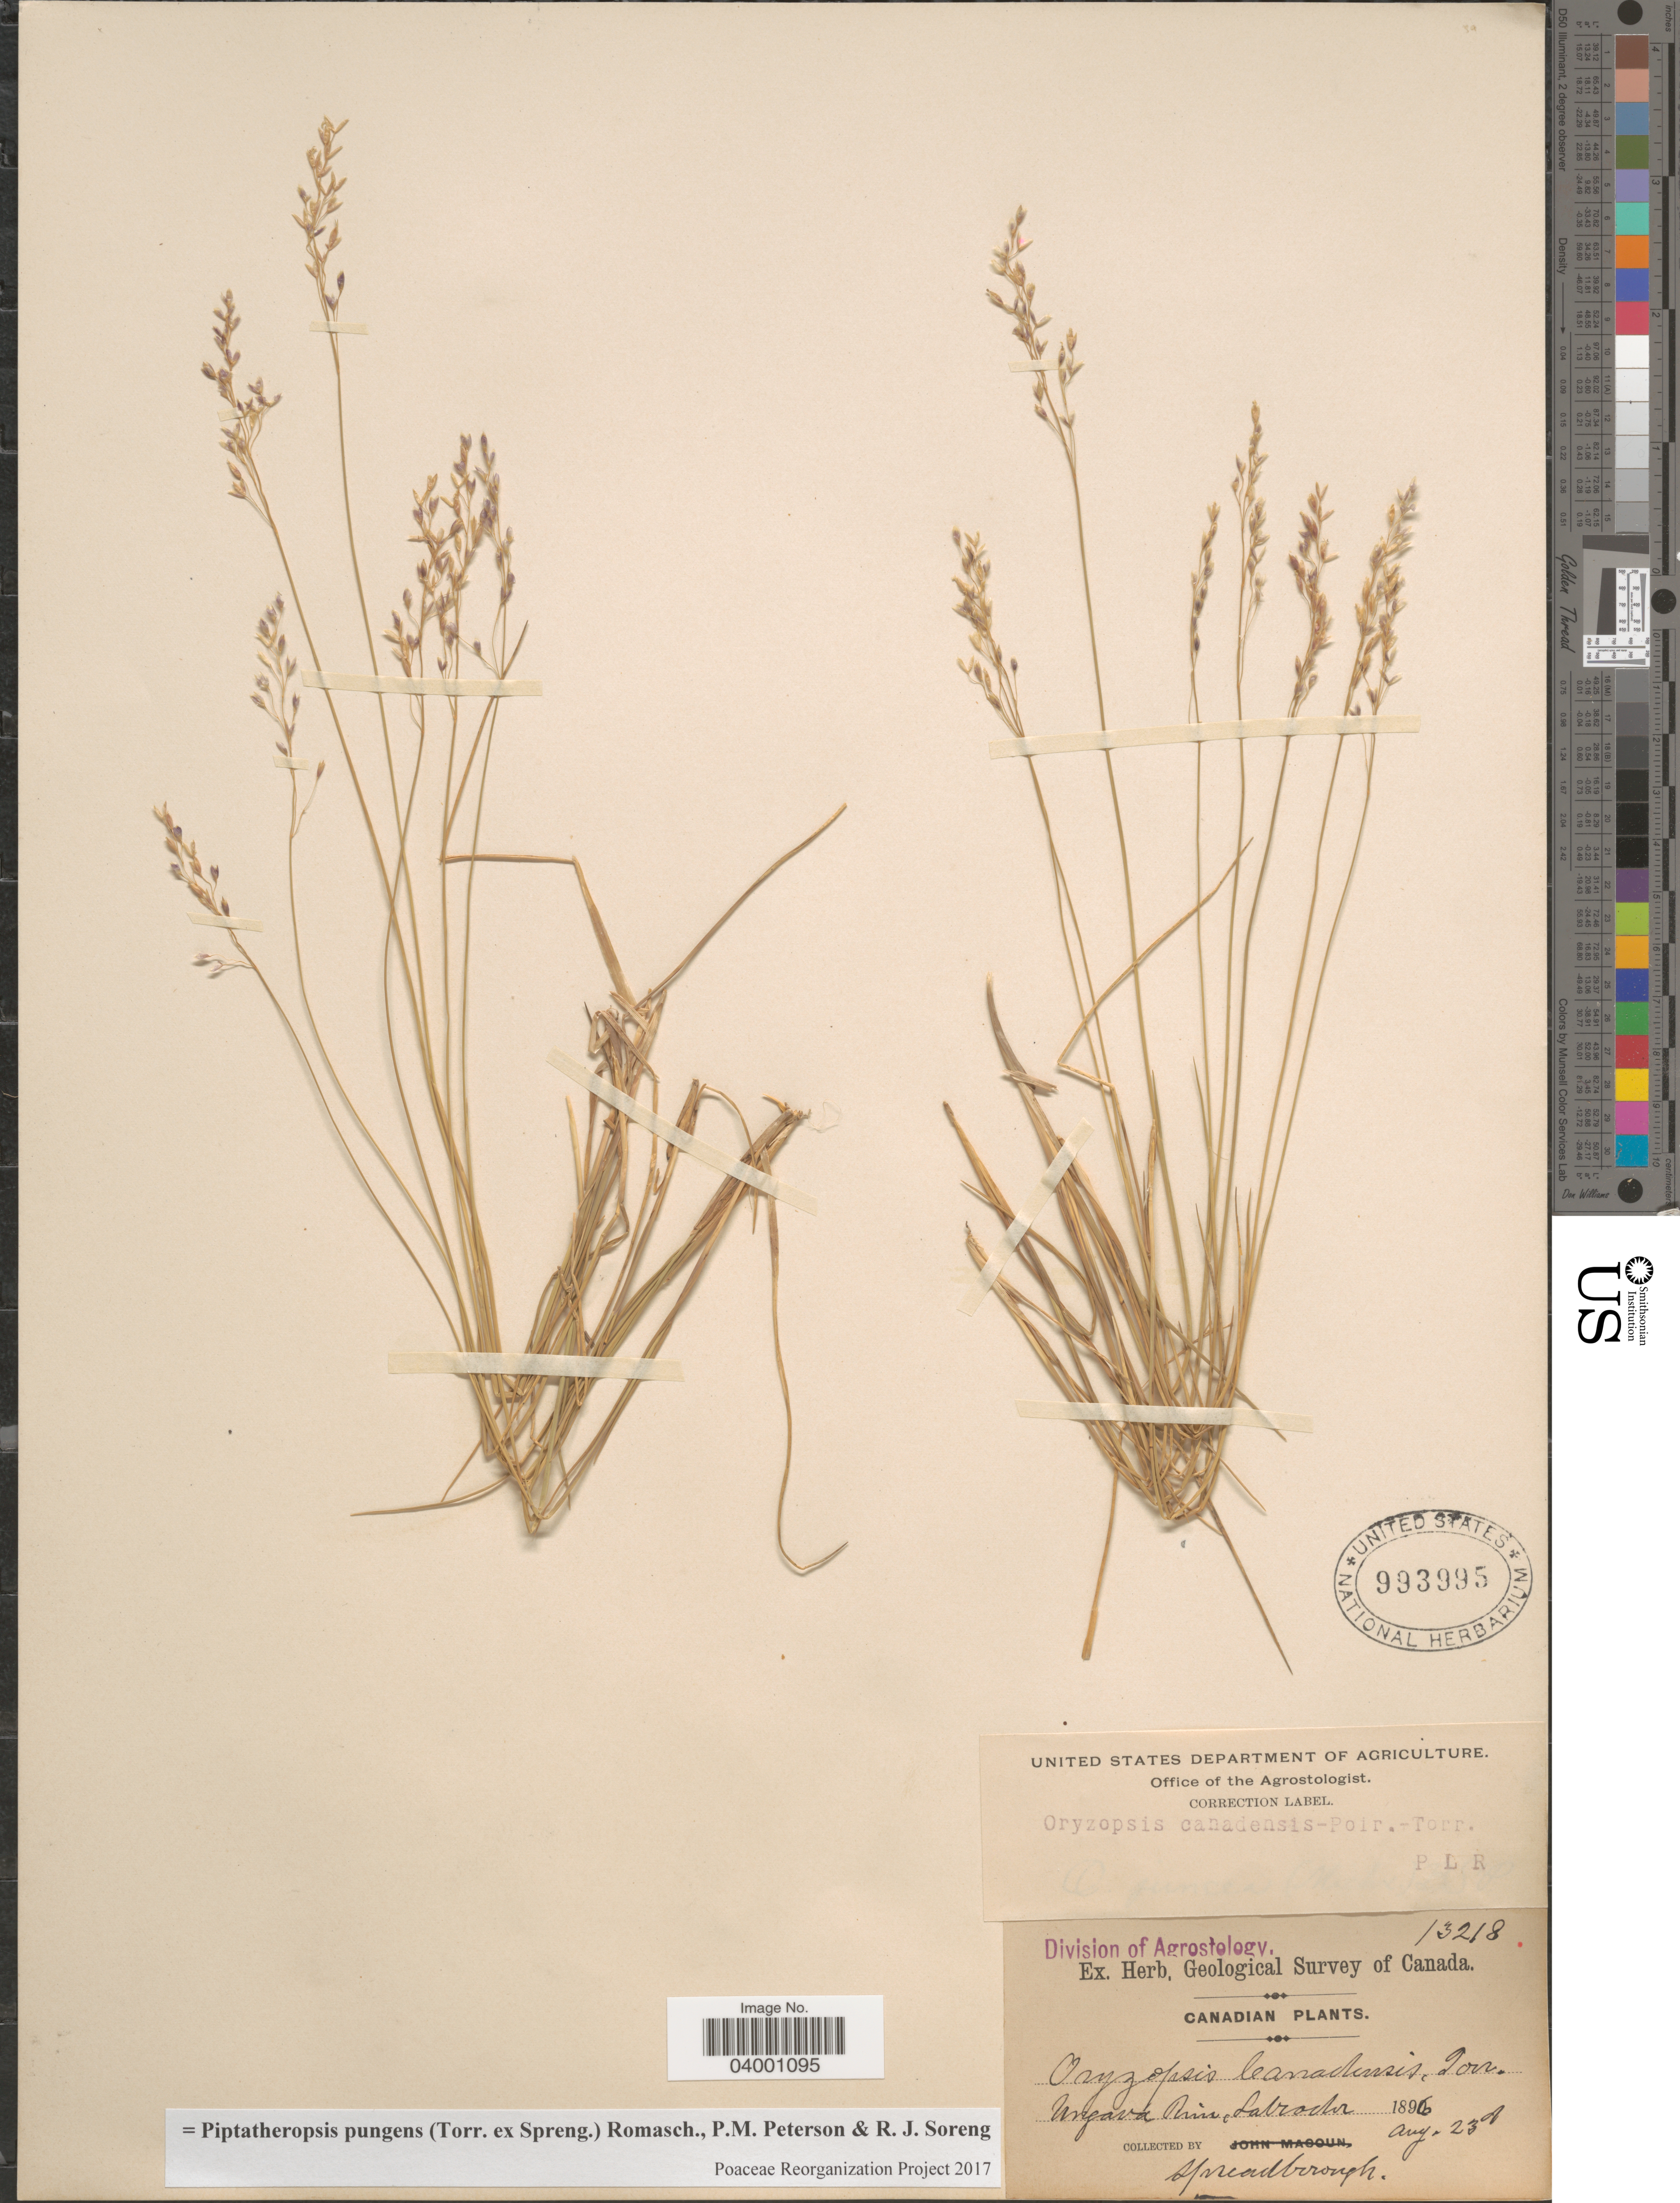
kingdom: Plantae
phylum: Tracheophyta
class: Liliopsida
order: Poales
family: Poaceae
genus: Piptatheropsis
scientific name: Piptatheropsis pungens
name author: (Torr. ex Spreng.) Romasch. et al.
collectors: Spreadborough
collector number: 13218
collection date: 1896-08-23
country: Canada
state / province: Newfoundland and Labrador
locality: Ungava River, Labrador.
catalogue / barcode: US 993995